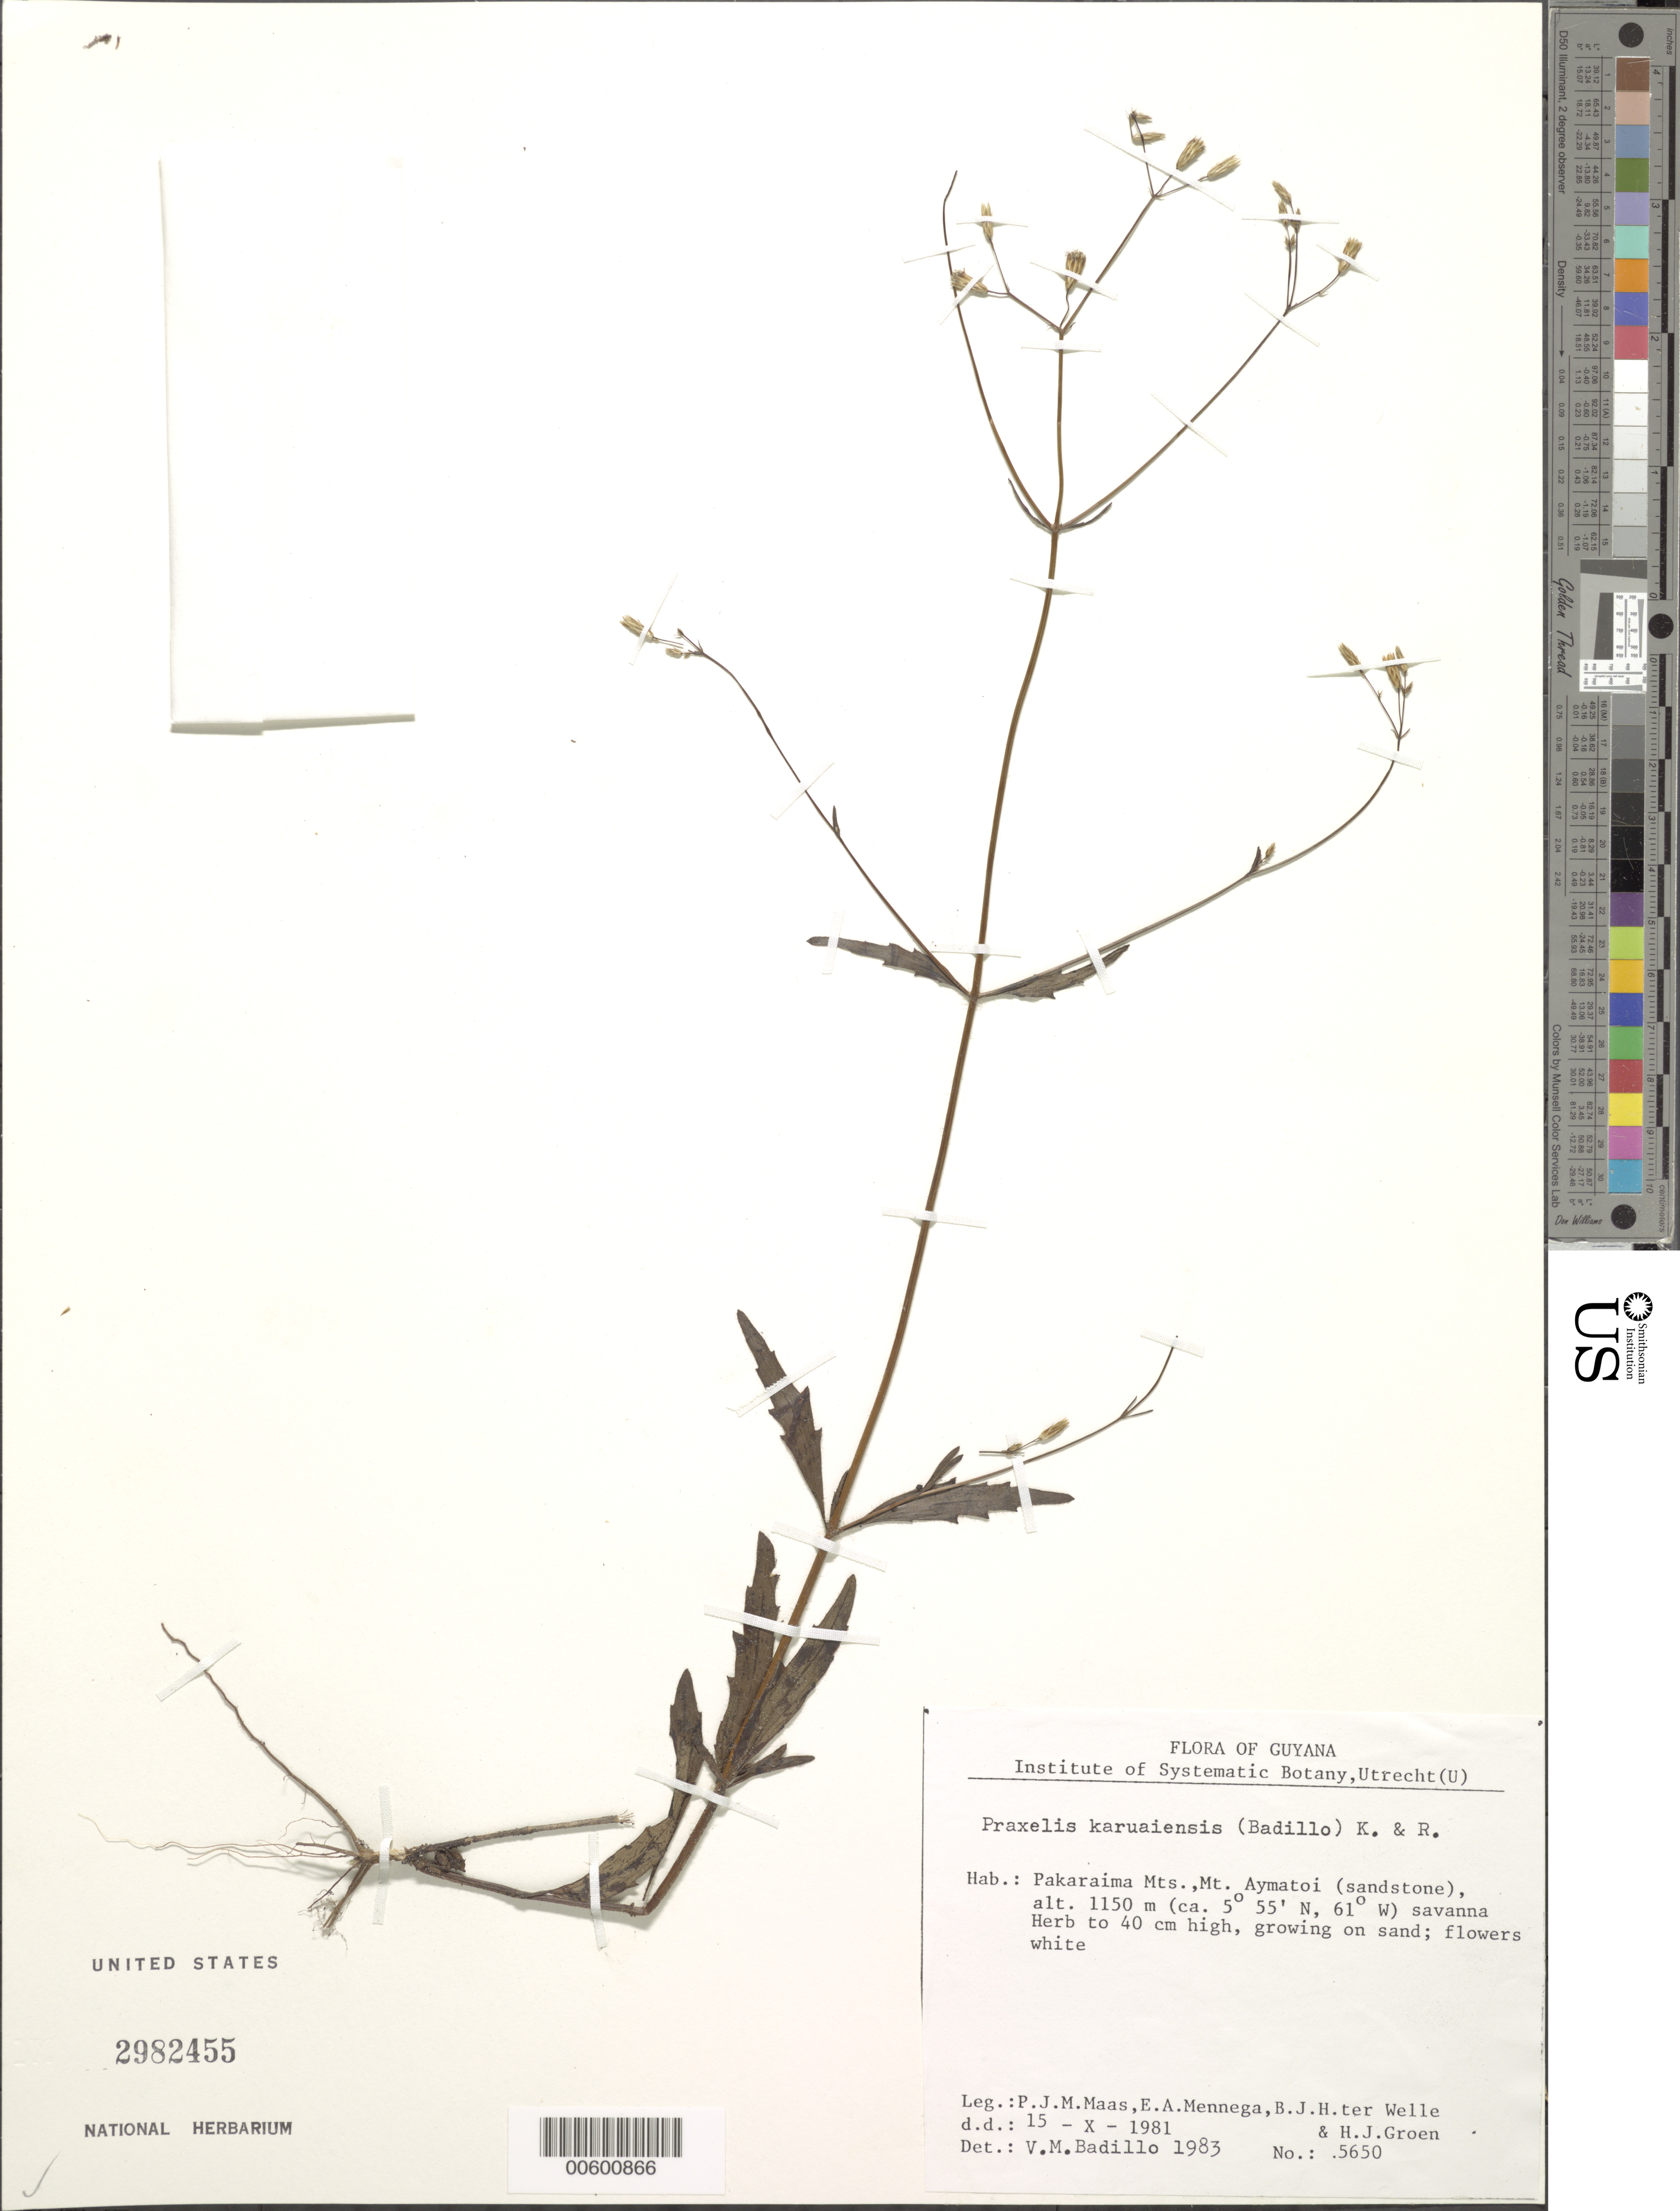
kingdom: Plantae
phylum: Tracheophyta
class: Magnoliopsida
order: Asterales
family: Asteraceae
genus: Praxelis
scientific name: Praxelis karuaiensis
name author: (V.M. Badillo) R.M. King & H. Rob.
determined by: Pruski, J. F.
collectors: P. Maas, E. A. Mennega, B. Welle & H. Groen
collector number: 5650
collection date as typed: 15-Oct-81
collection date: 1981-10-15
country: Guyana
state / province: Cuyuni-Mazaruni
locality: Mt. Aymatoi, Pakaraima Mts.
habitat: Savanna, growing in sand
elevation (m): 1150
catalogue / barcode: US 2982455